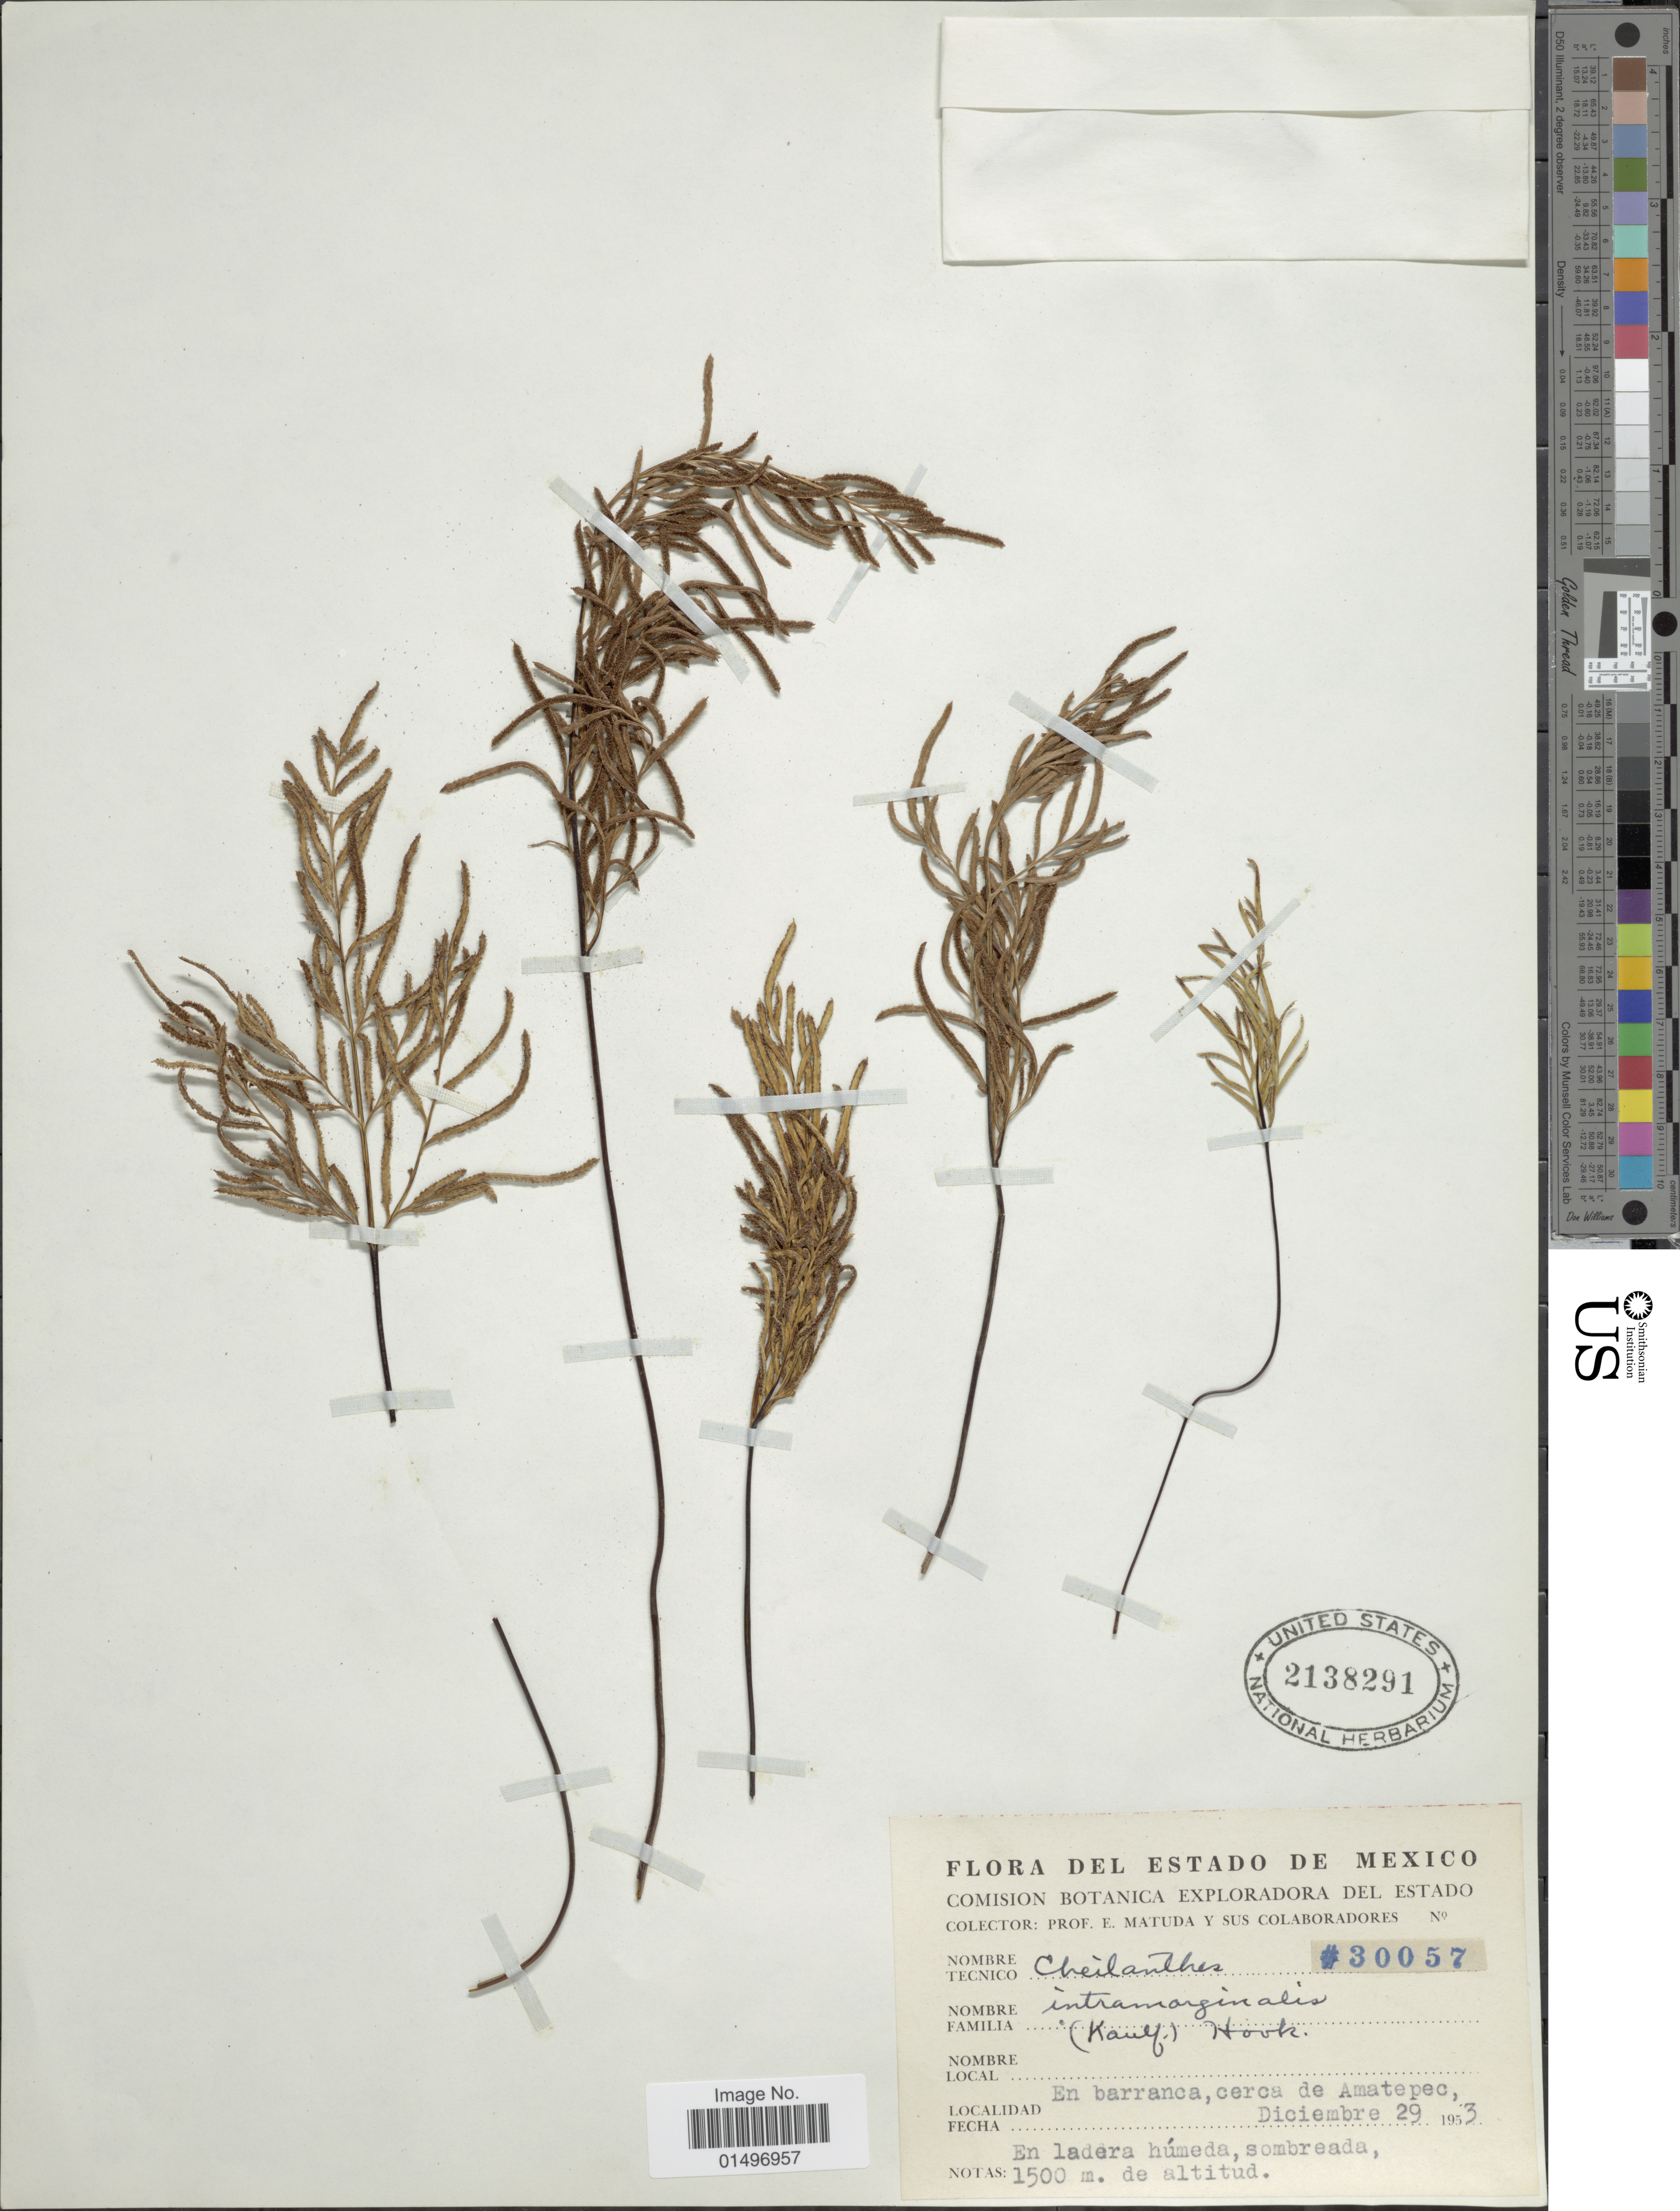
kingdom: Plantae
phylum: Tracheophyta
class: Polypodiopsida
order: Polypodiales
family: Pteridaceae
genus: Gaga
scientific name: Gaga angustifolia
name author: (Kunth) Fay W. Li & Windham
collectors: E. Matuda & et al.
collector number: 30057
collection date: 1953-12-29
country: Mexico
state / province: México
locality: Del Estado de Mexico, en barranca, cerca de Amatepec.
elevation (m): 1500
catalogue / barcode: US 2138291